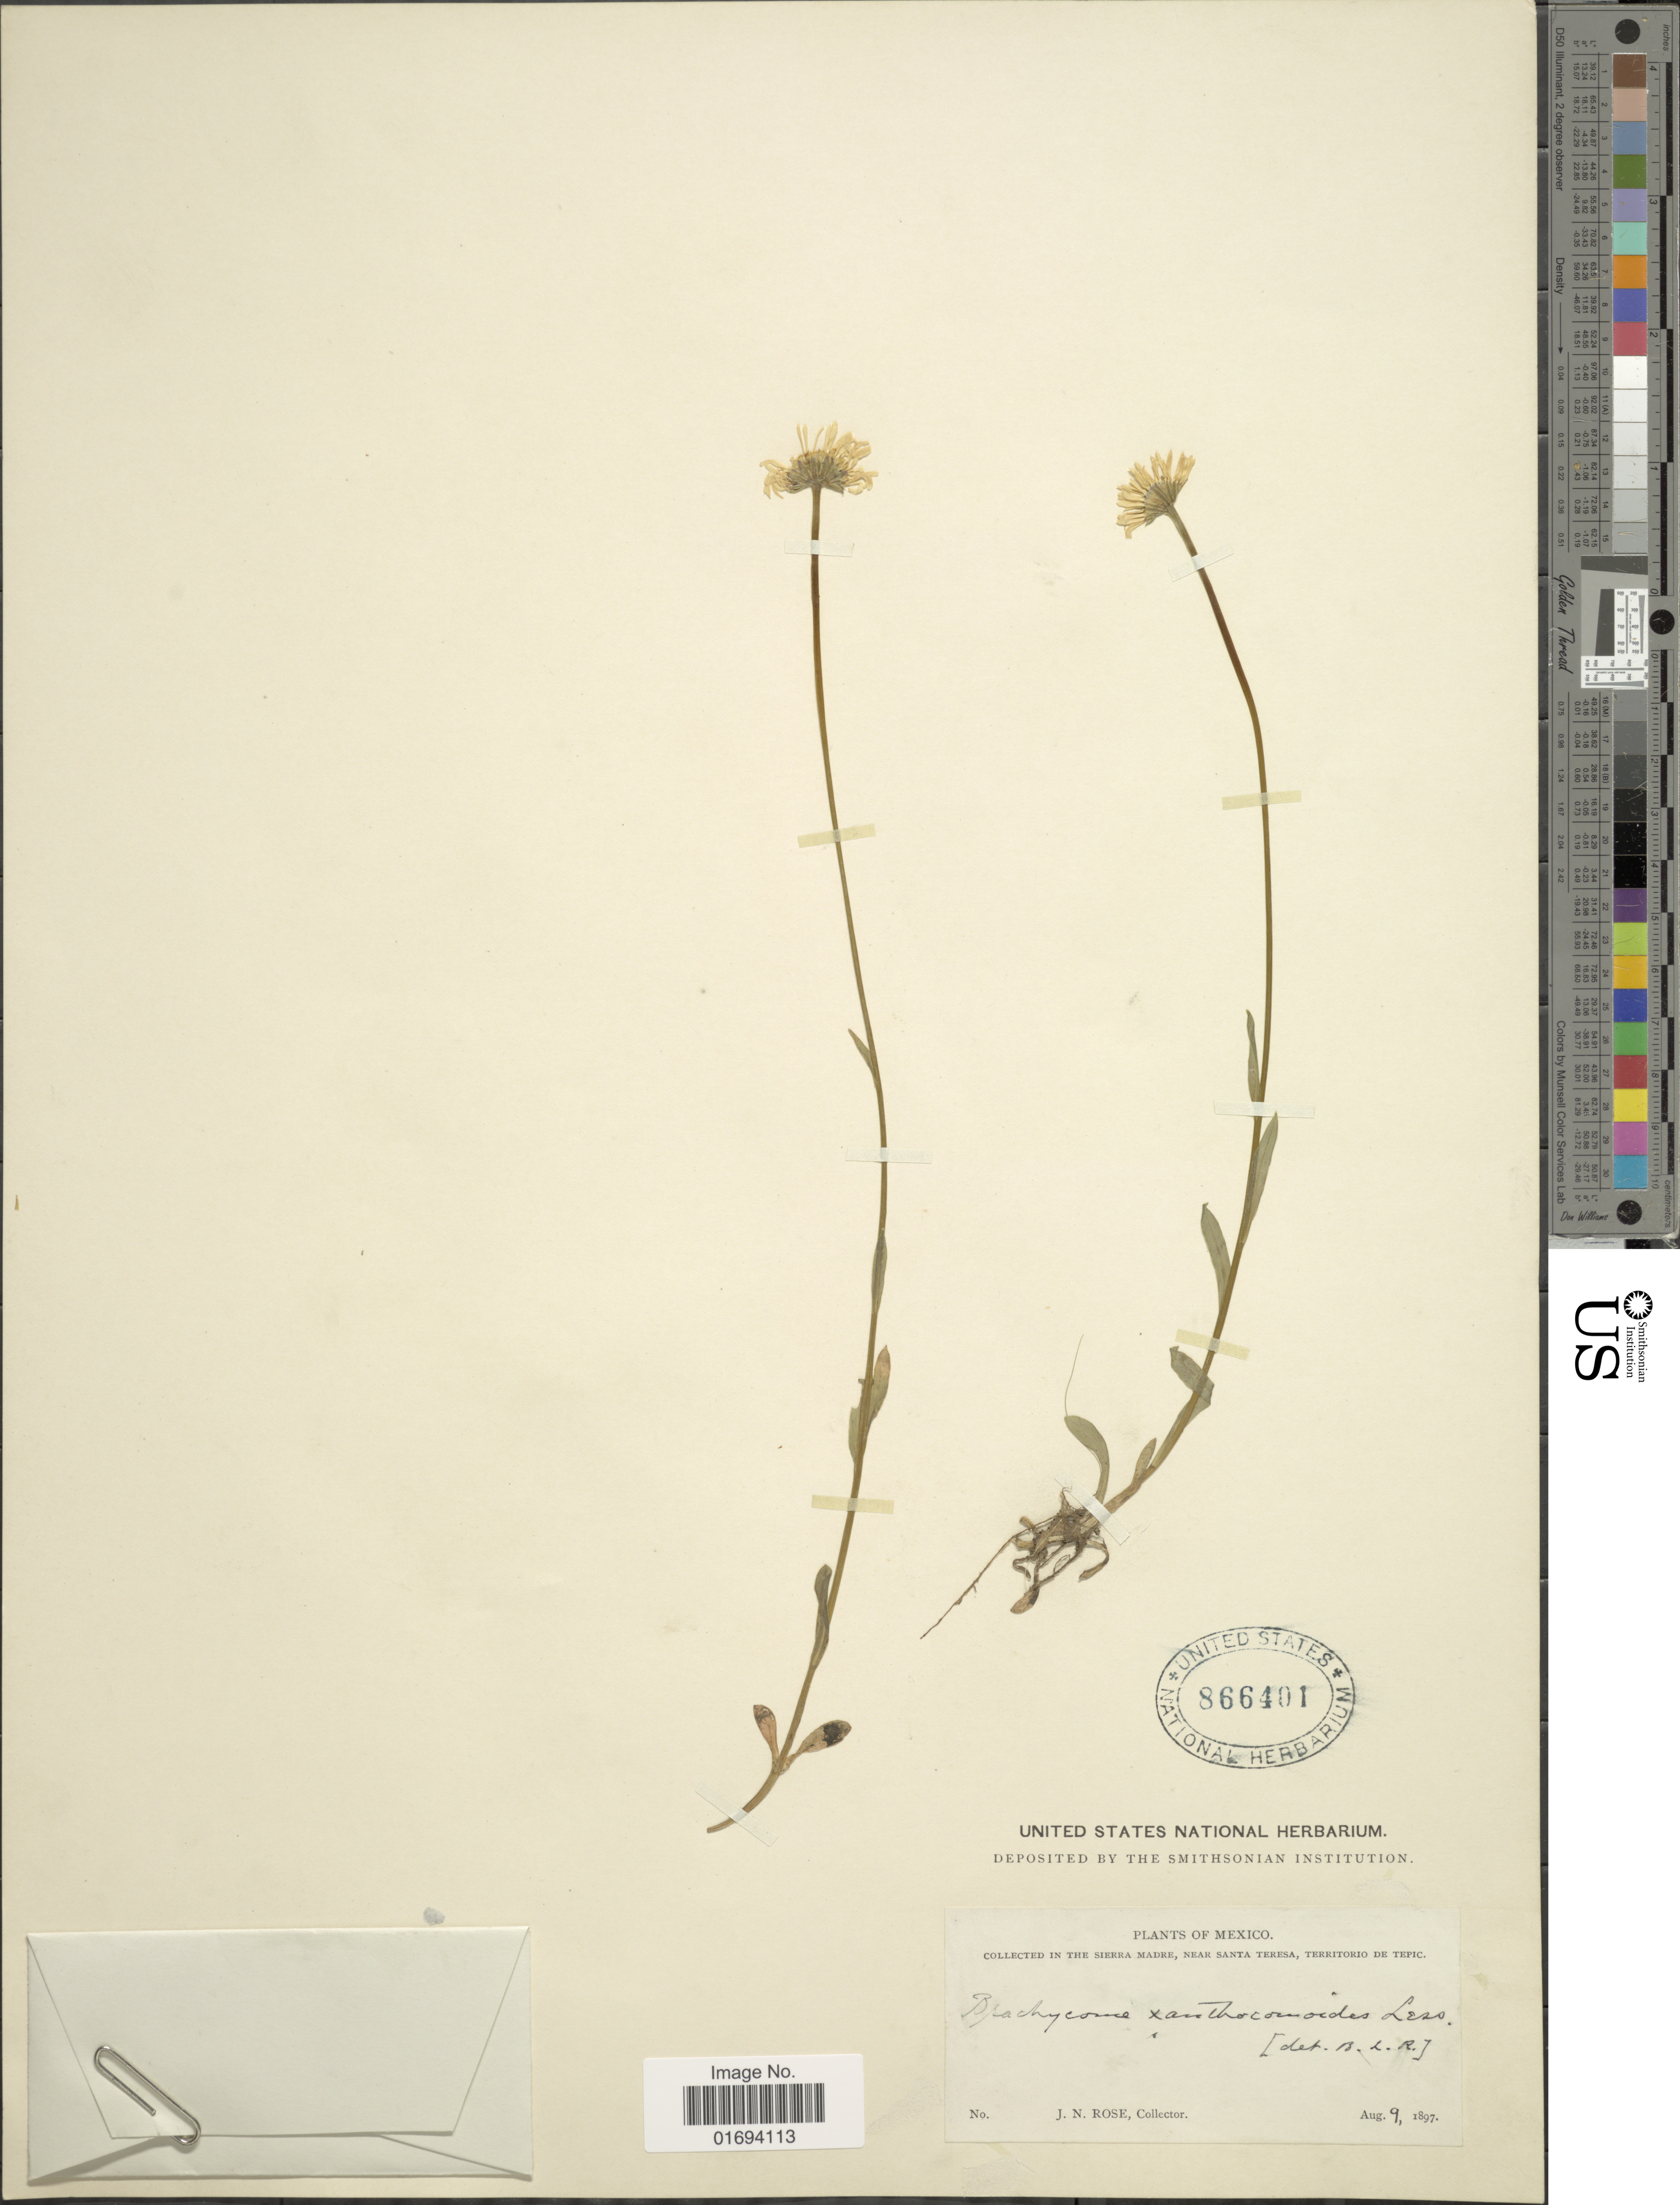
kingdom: Plantae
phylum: Tracheophyta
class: Magnoliopsida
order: Asterales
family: Asteraceae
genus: Astranthium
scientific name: Astranthium xanthocomoides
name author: (Less.) Larsen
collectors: J. N. Rose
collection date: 1897-08-09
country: Mexico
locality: The Sierra Madre, near Santa Teresa, Territorio de Tepic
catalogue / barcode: US 866401